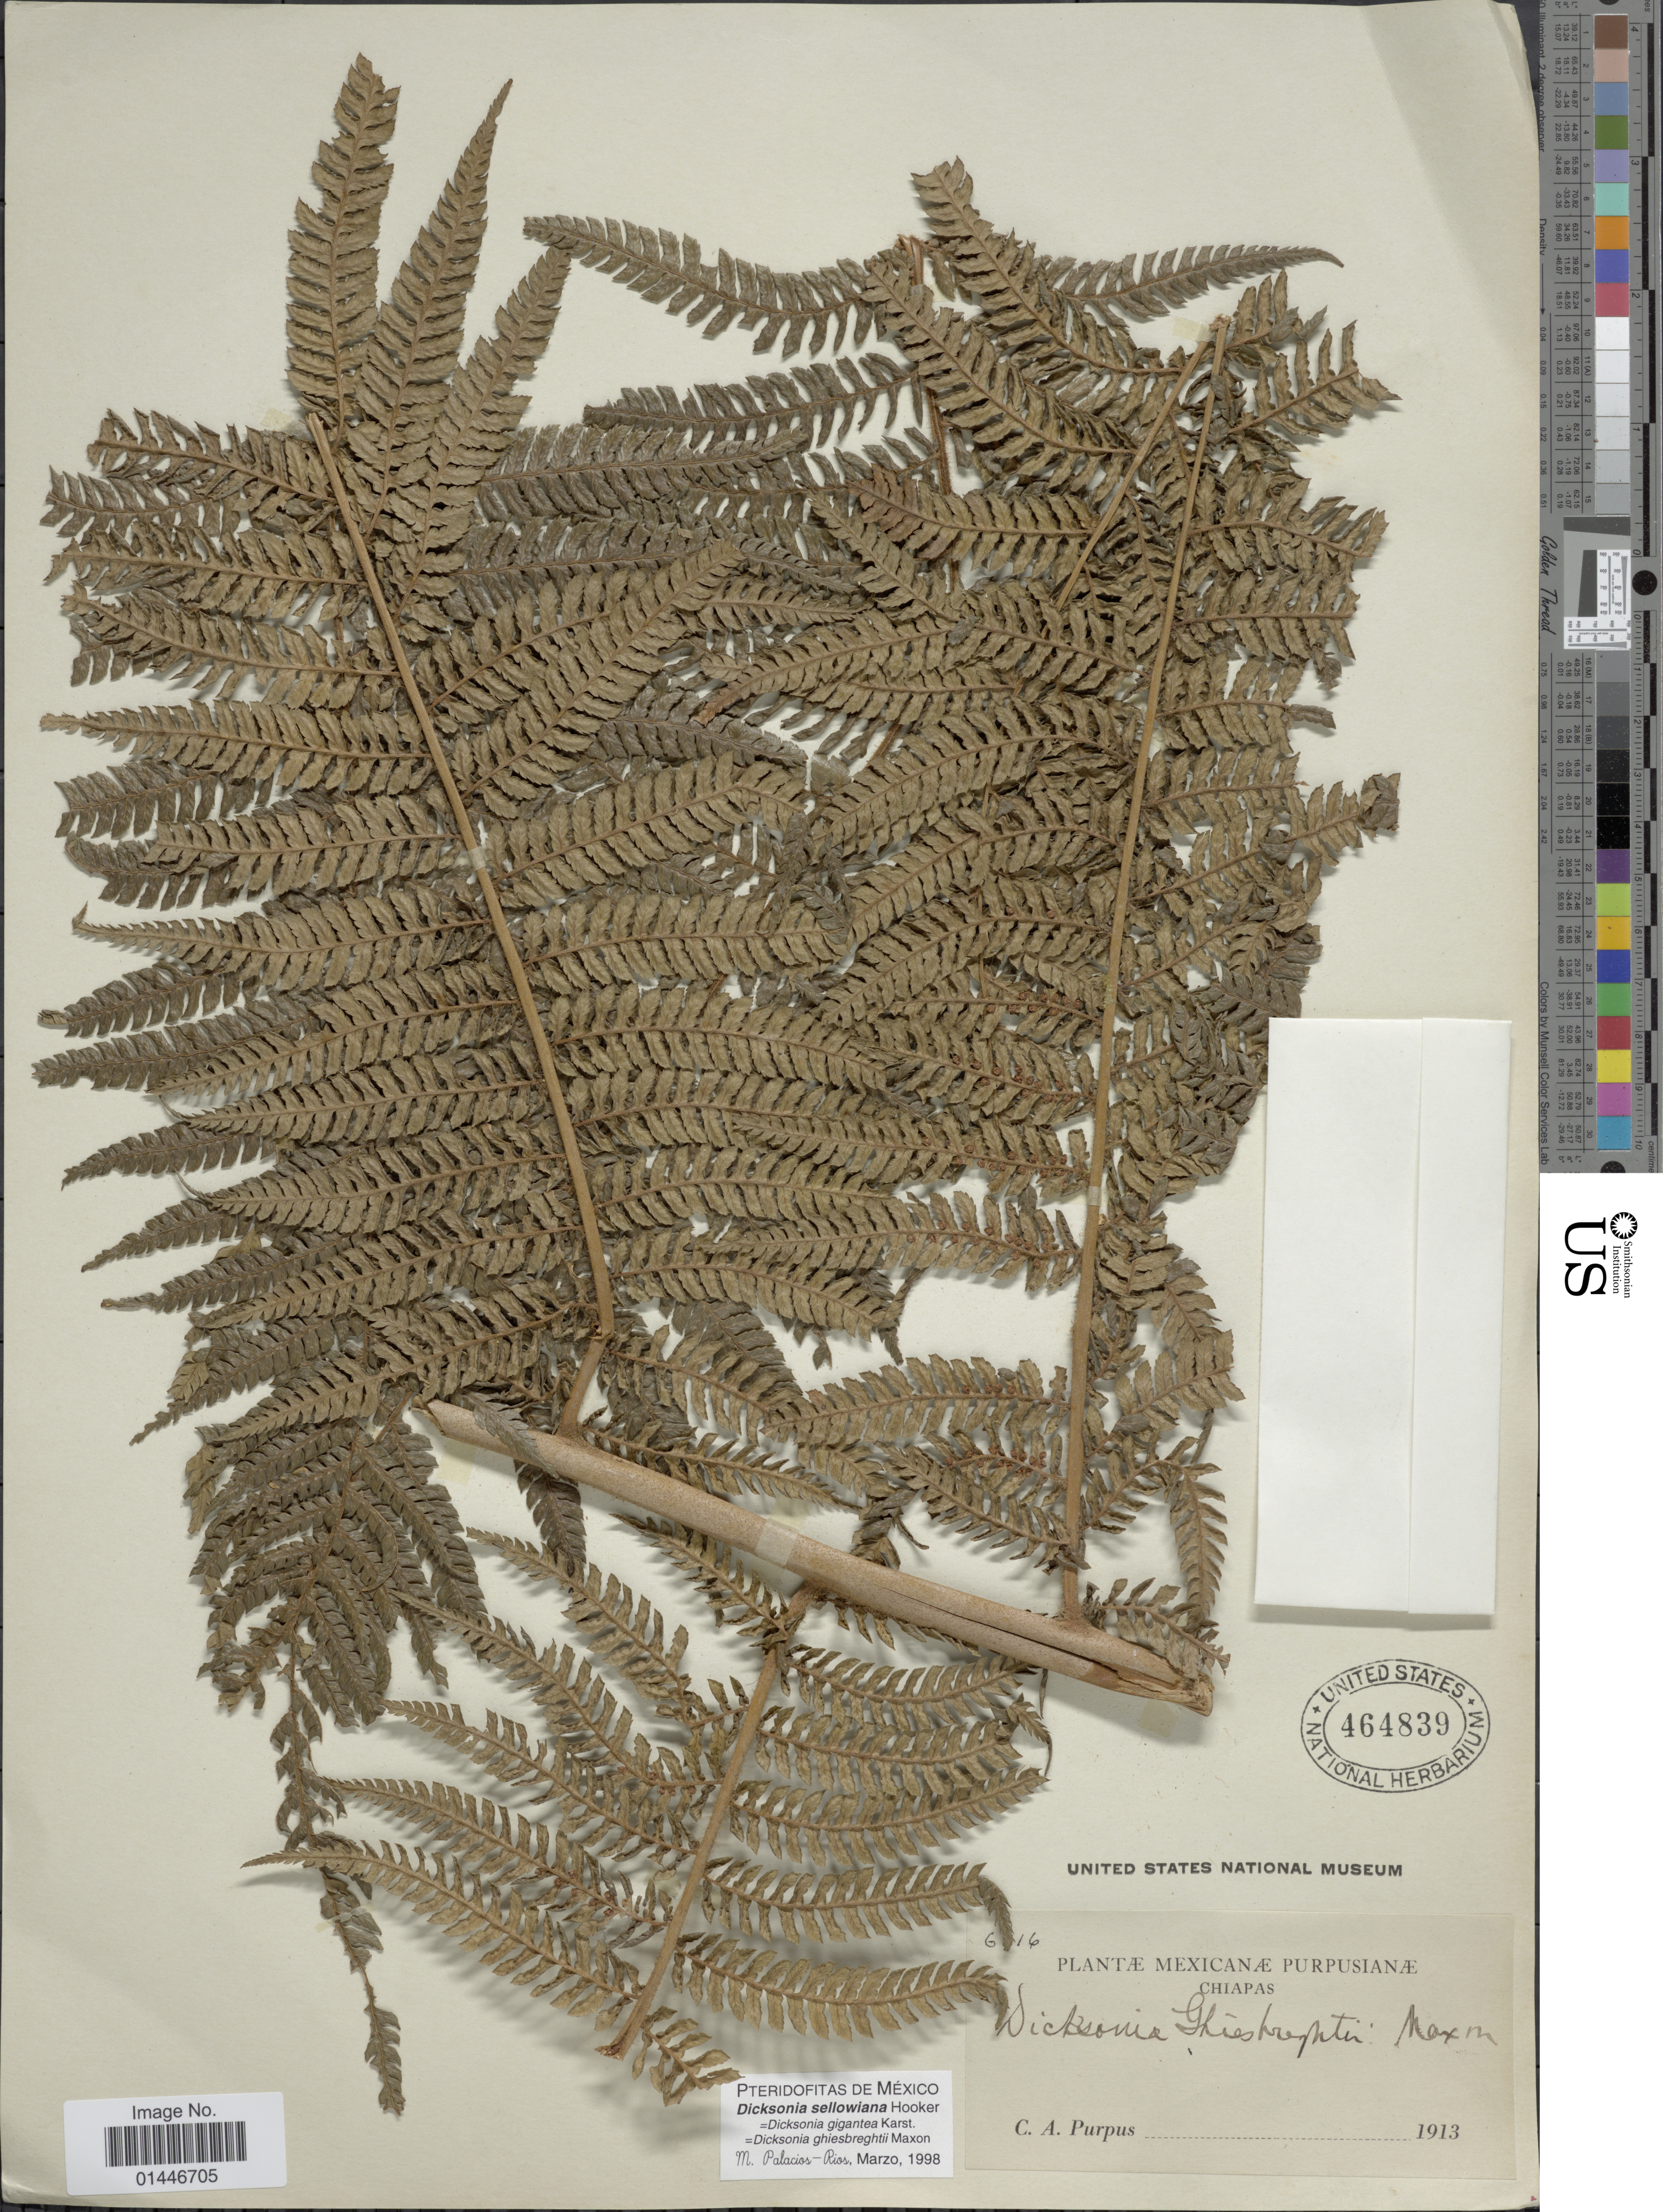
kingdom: Plantae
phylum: Tracheophyta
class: Polypodiopsida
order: Cyatheales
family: Dicksoniaceae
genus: Dicksonia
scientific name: Dicksonia sellowiana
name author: Hook.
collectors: C. A. Purpus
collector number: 6!16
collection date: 1913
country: Mexico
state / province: Chiapas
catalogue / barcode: US 464839